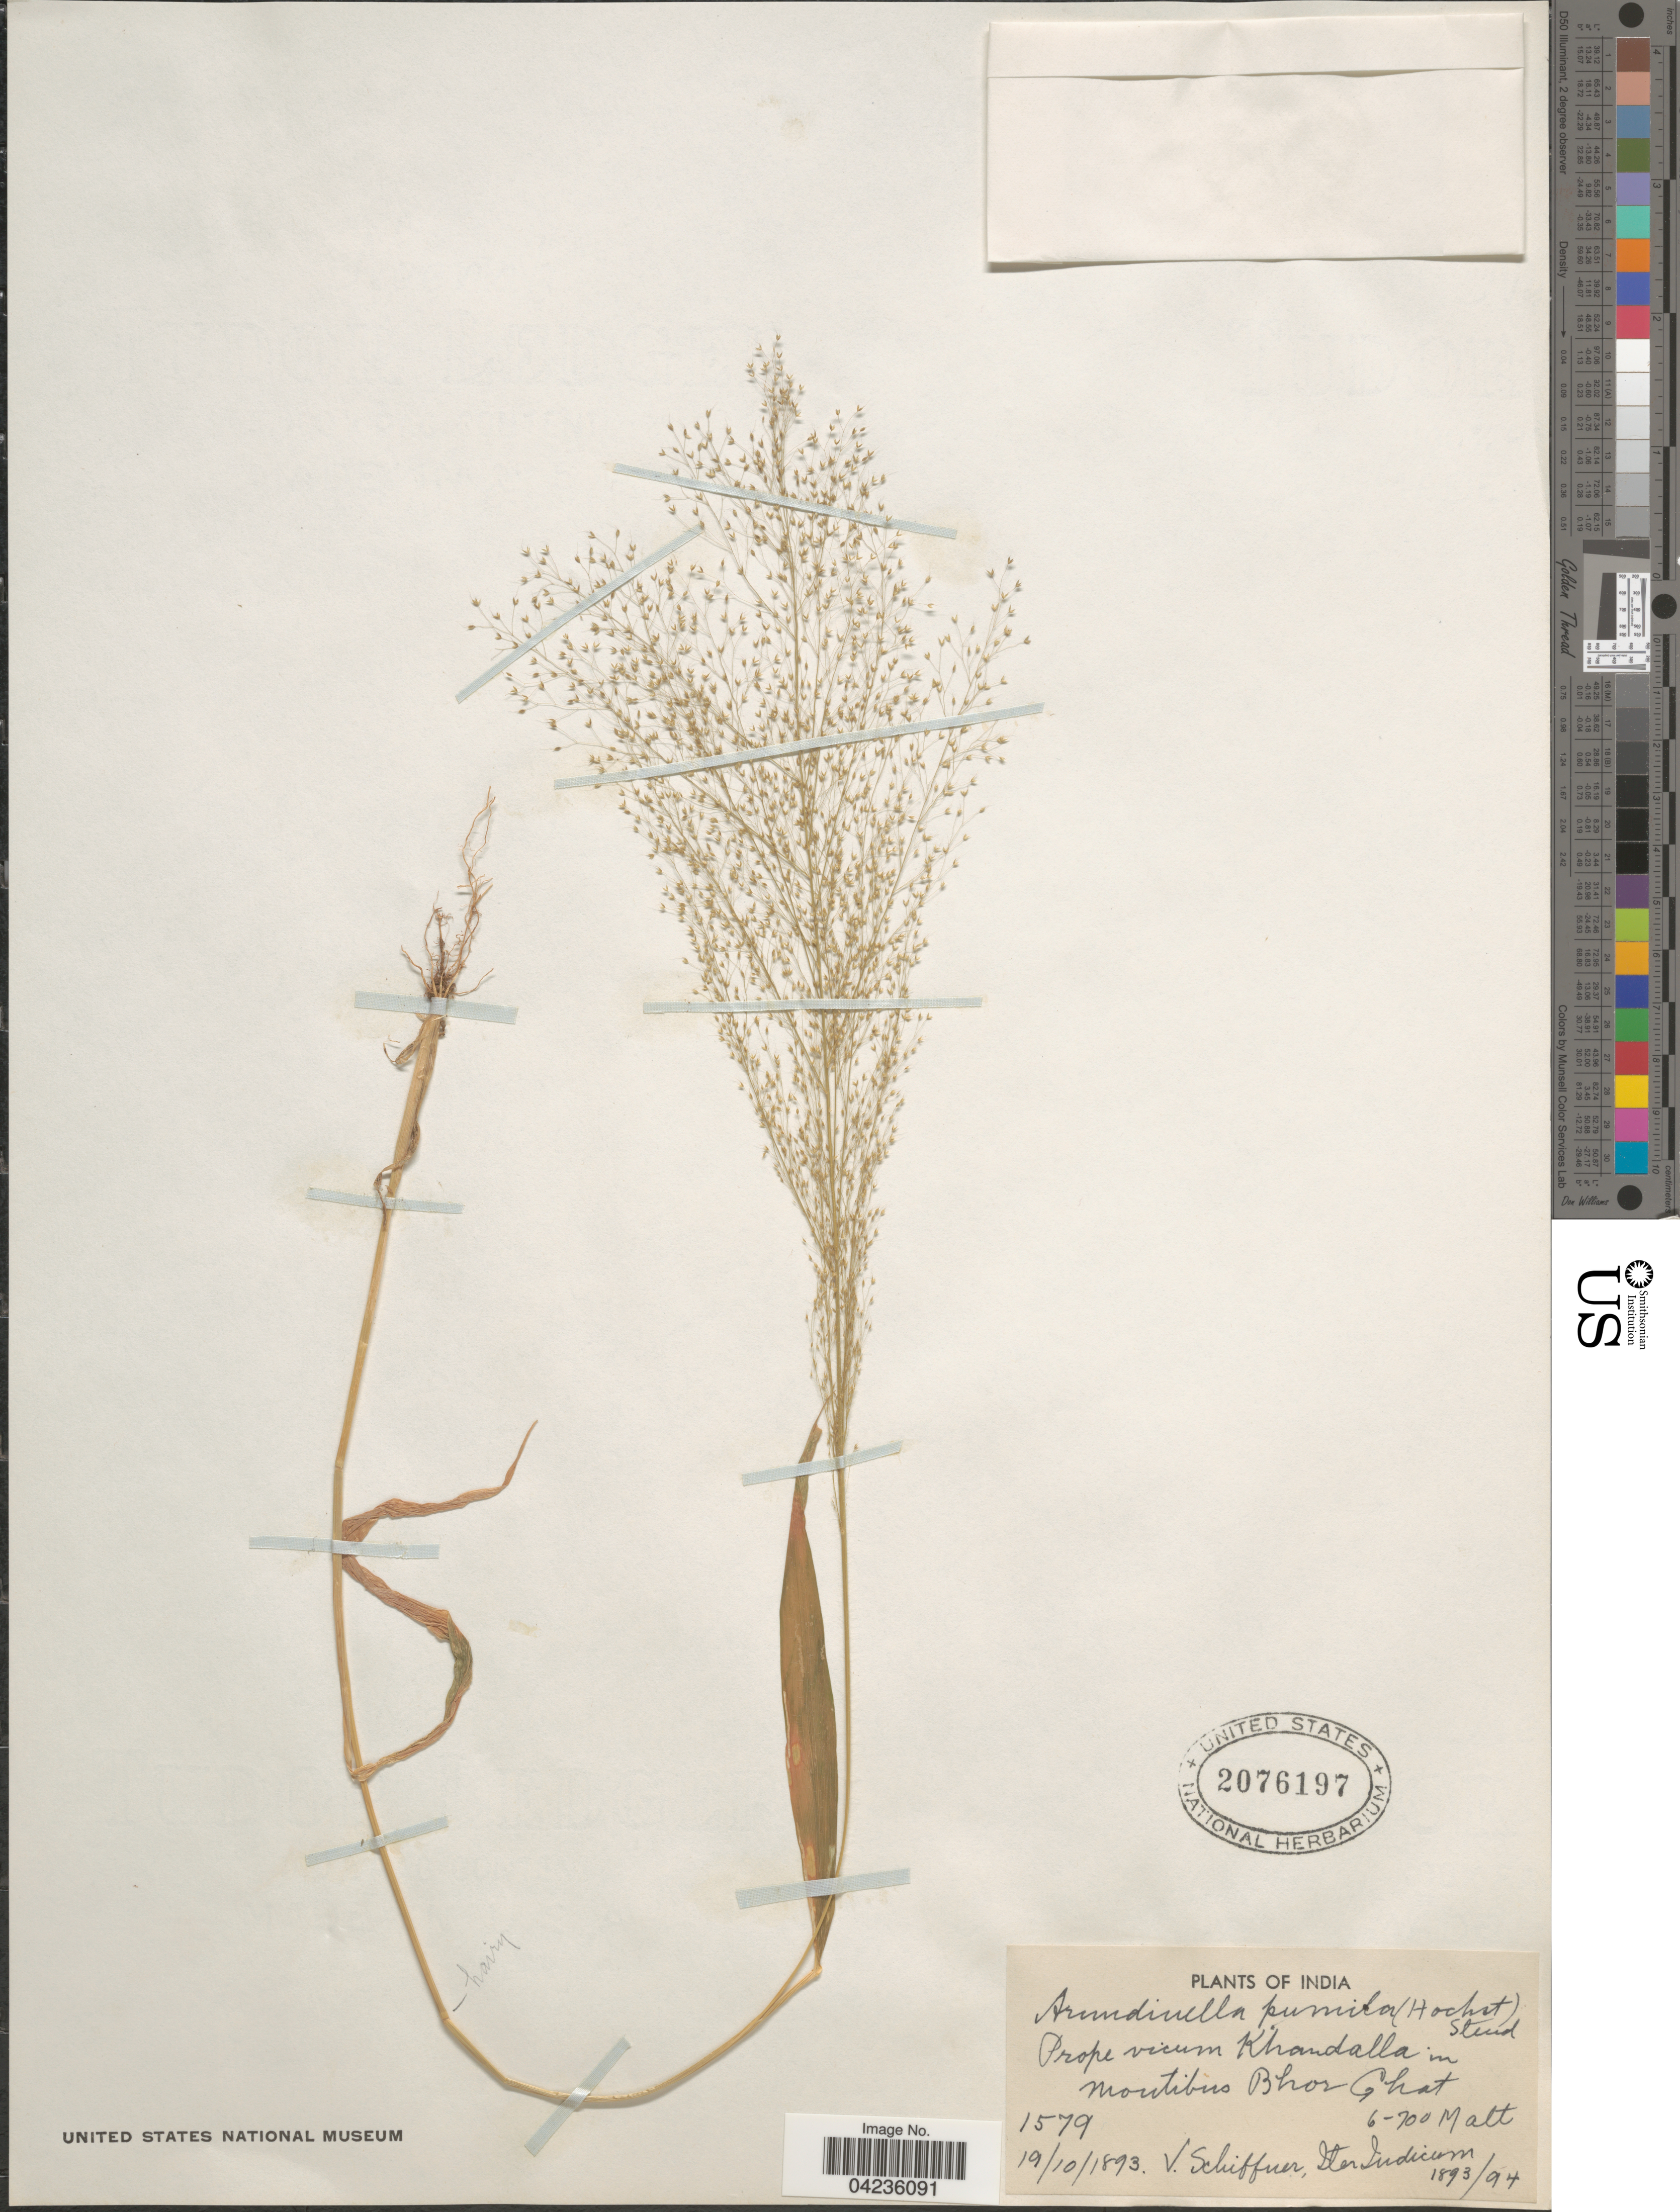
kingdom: Plantae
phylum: Tracheophyta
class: Liliopsida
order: Poales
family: Poaceae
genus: Arundinella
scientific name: Arundinella pumila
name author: (Hochst. ex A. Rich.) Steud.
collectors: V. Schiffner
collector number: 1579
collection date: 1893-10-19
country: India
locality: Prope vicum Khandalla in montibus Bhor Ghat. Iter Indicum 1893/94.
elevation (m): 600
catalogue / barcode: US 2076197